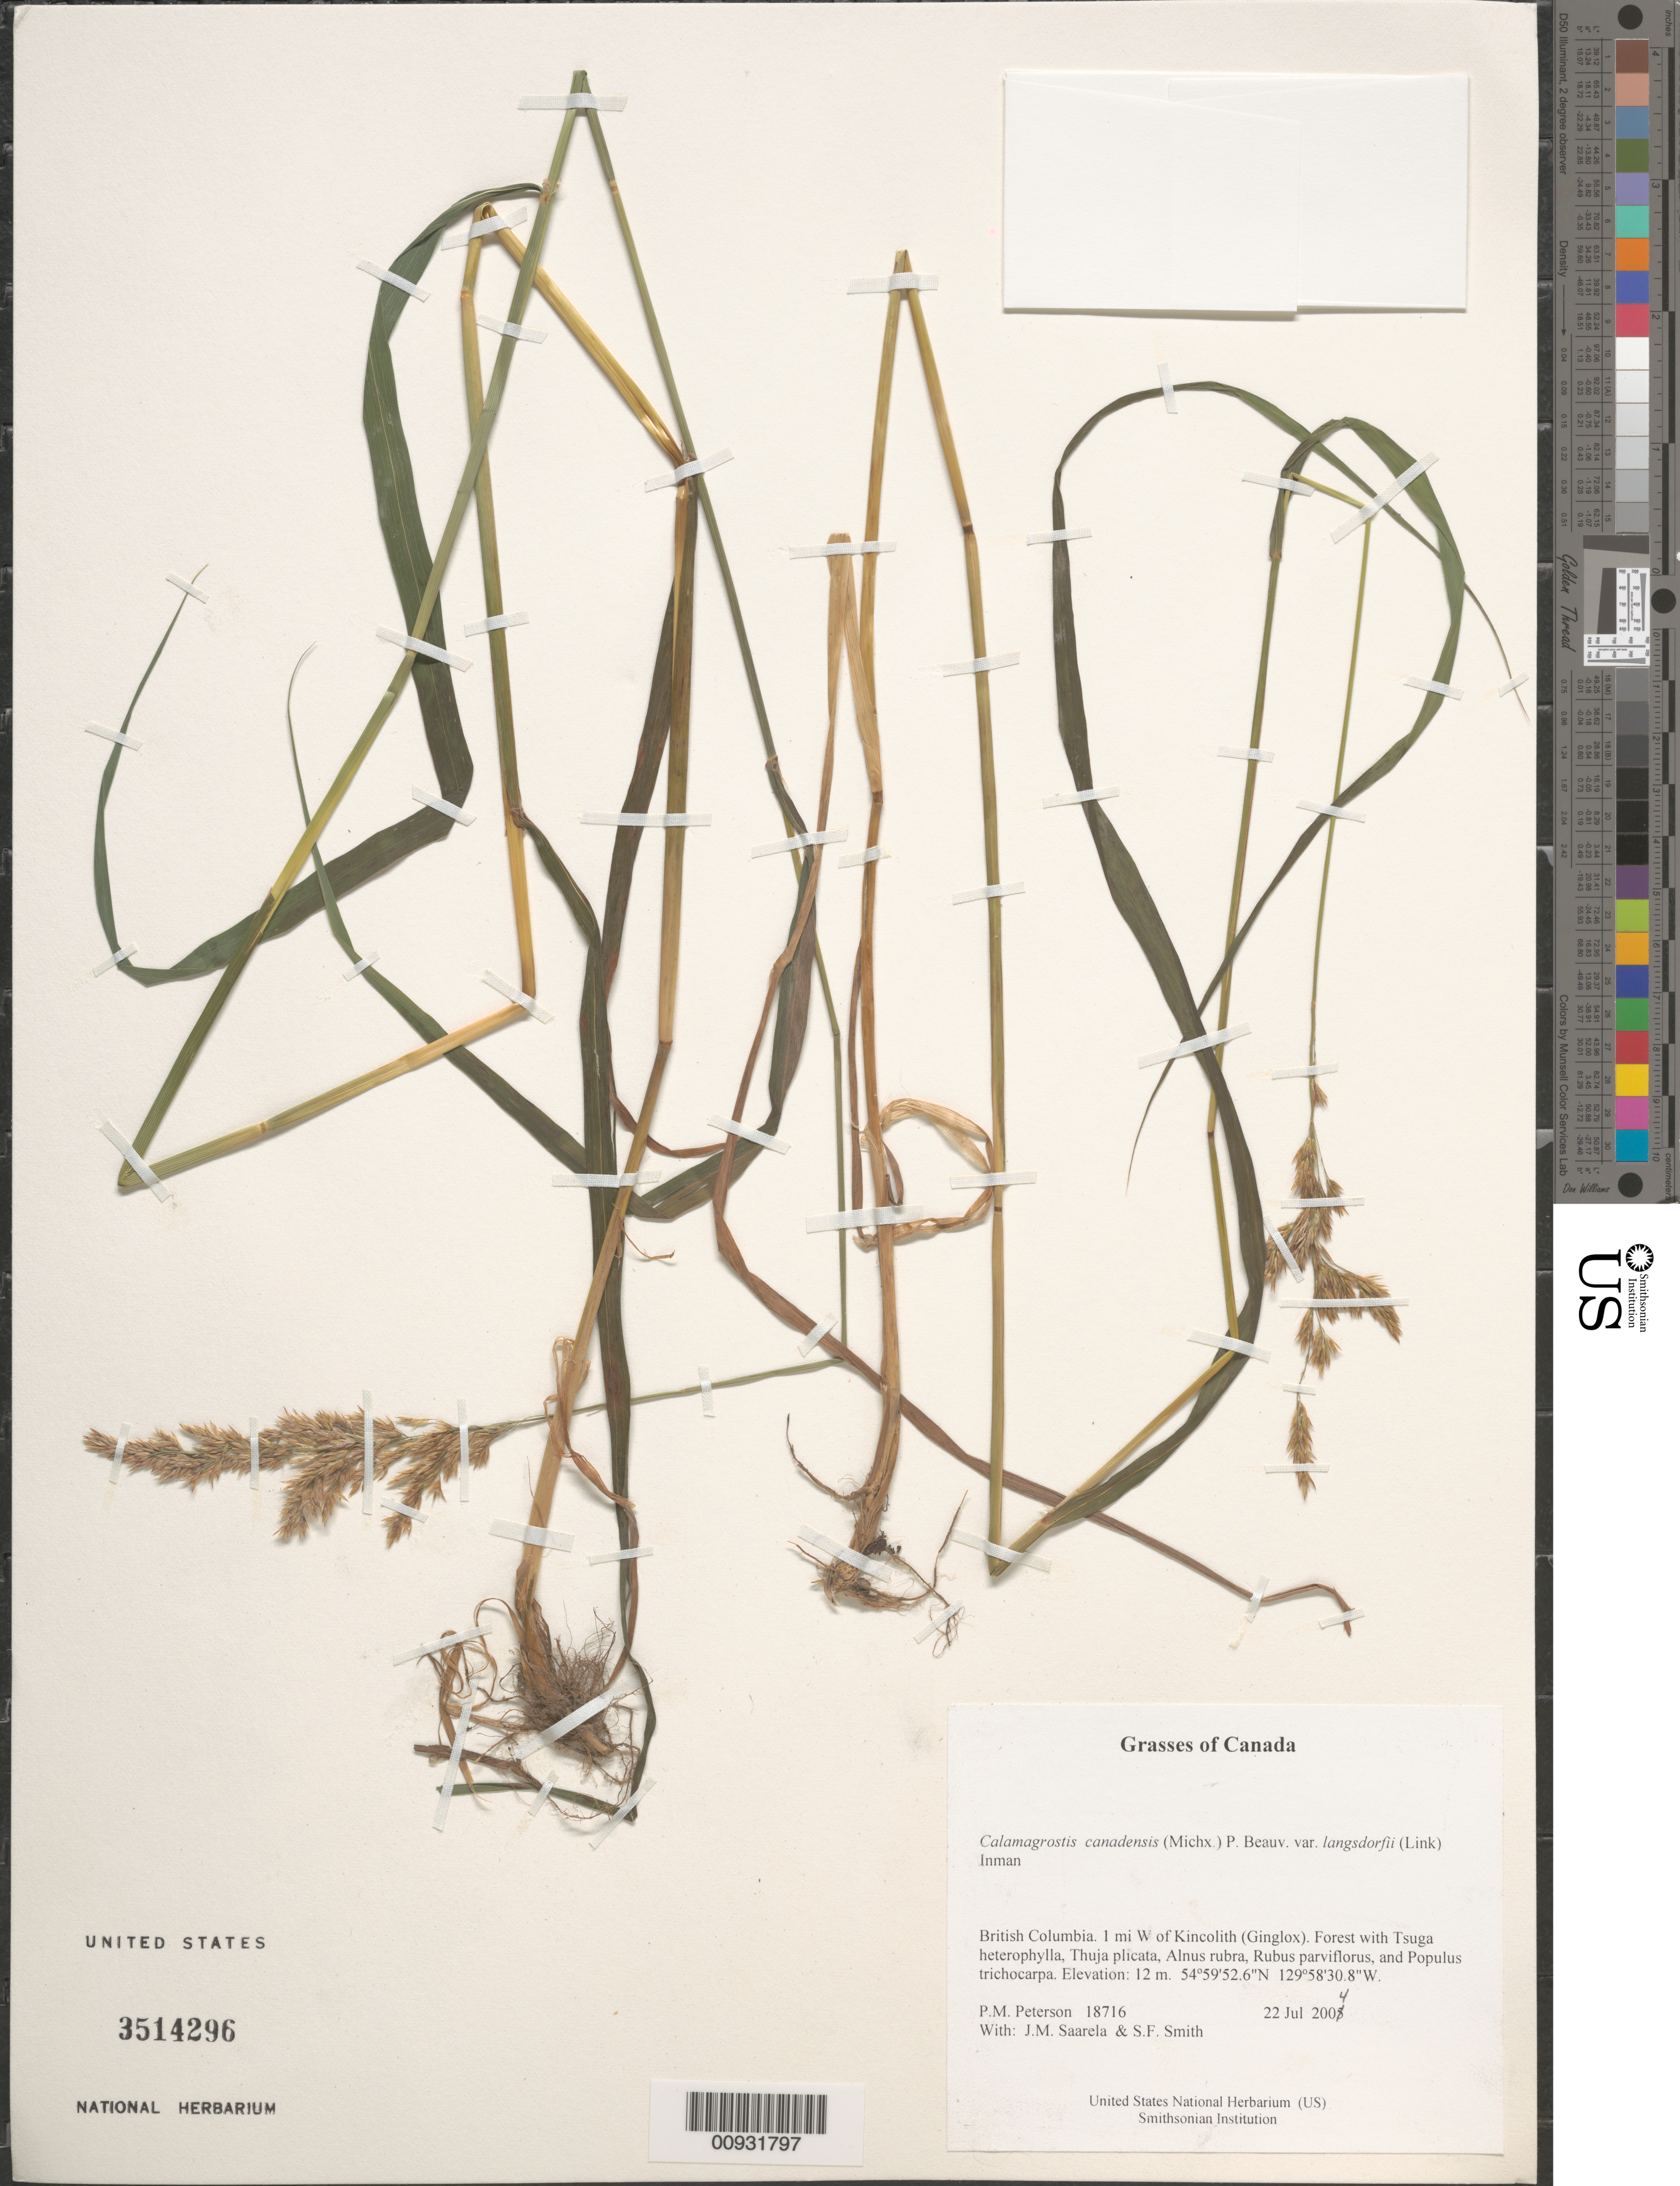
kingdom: Plantae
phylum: Tracheophyta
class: Liliopsida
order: Poales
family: Poaceae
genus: Calamagrostis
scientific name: Calamagrostis canadensis var. langsdorffii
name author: (Link) Inman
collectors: P. M. Peterson, J. Saarela & S.F. Smith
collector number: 18716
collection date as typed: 22 Jul 2004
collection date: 2004-07-22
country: Canada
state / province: British Columbia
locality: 1 mi W of Kincolith (Ginglox). Forest with Tsuga heterophylla, Thuja plicata, Alnus rubra, Rubus parviflorus, and Populus trichocarpa.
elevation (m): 12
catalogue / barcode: US 3514296